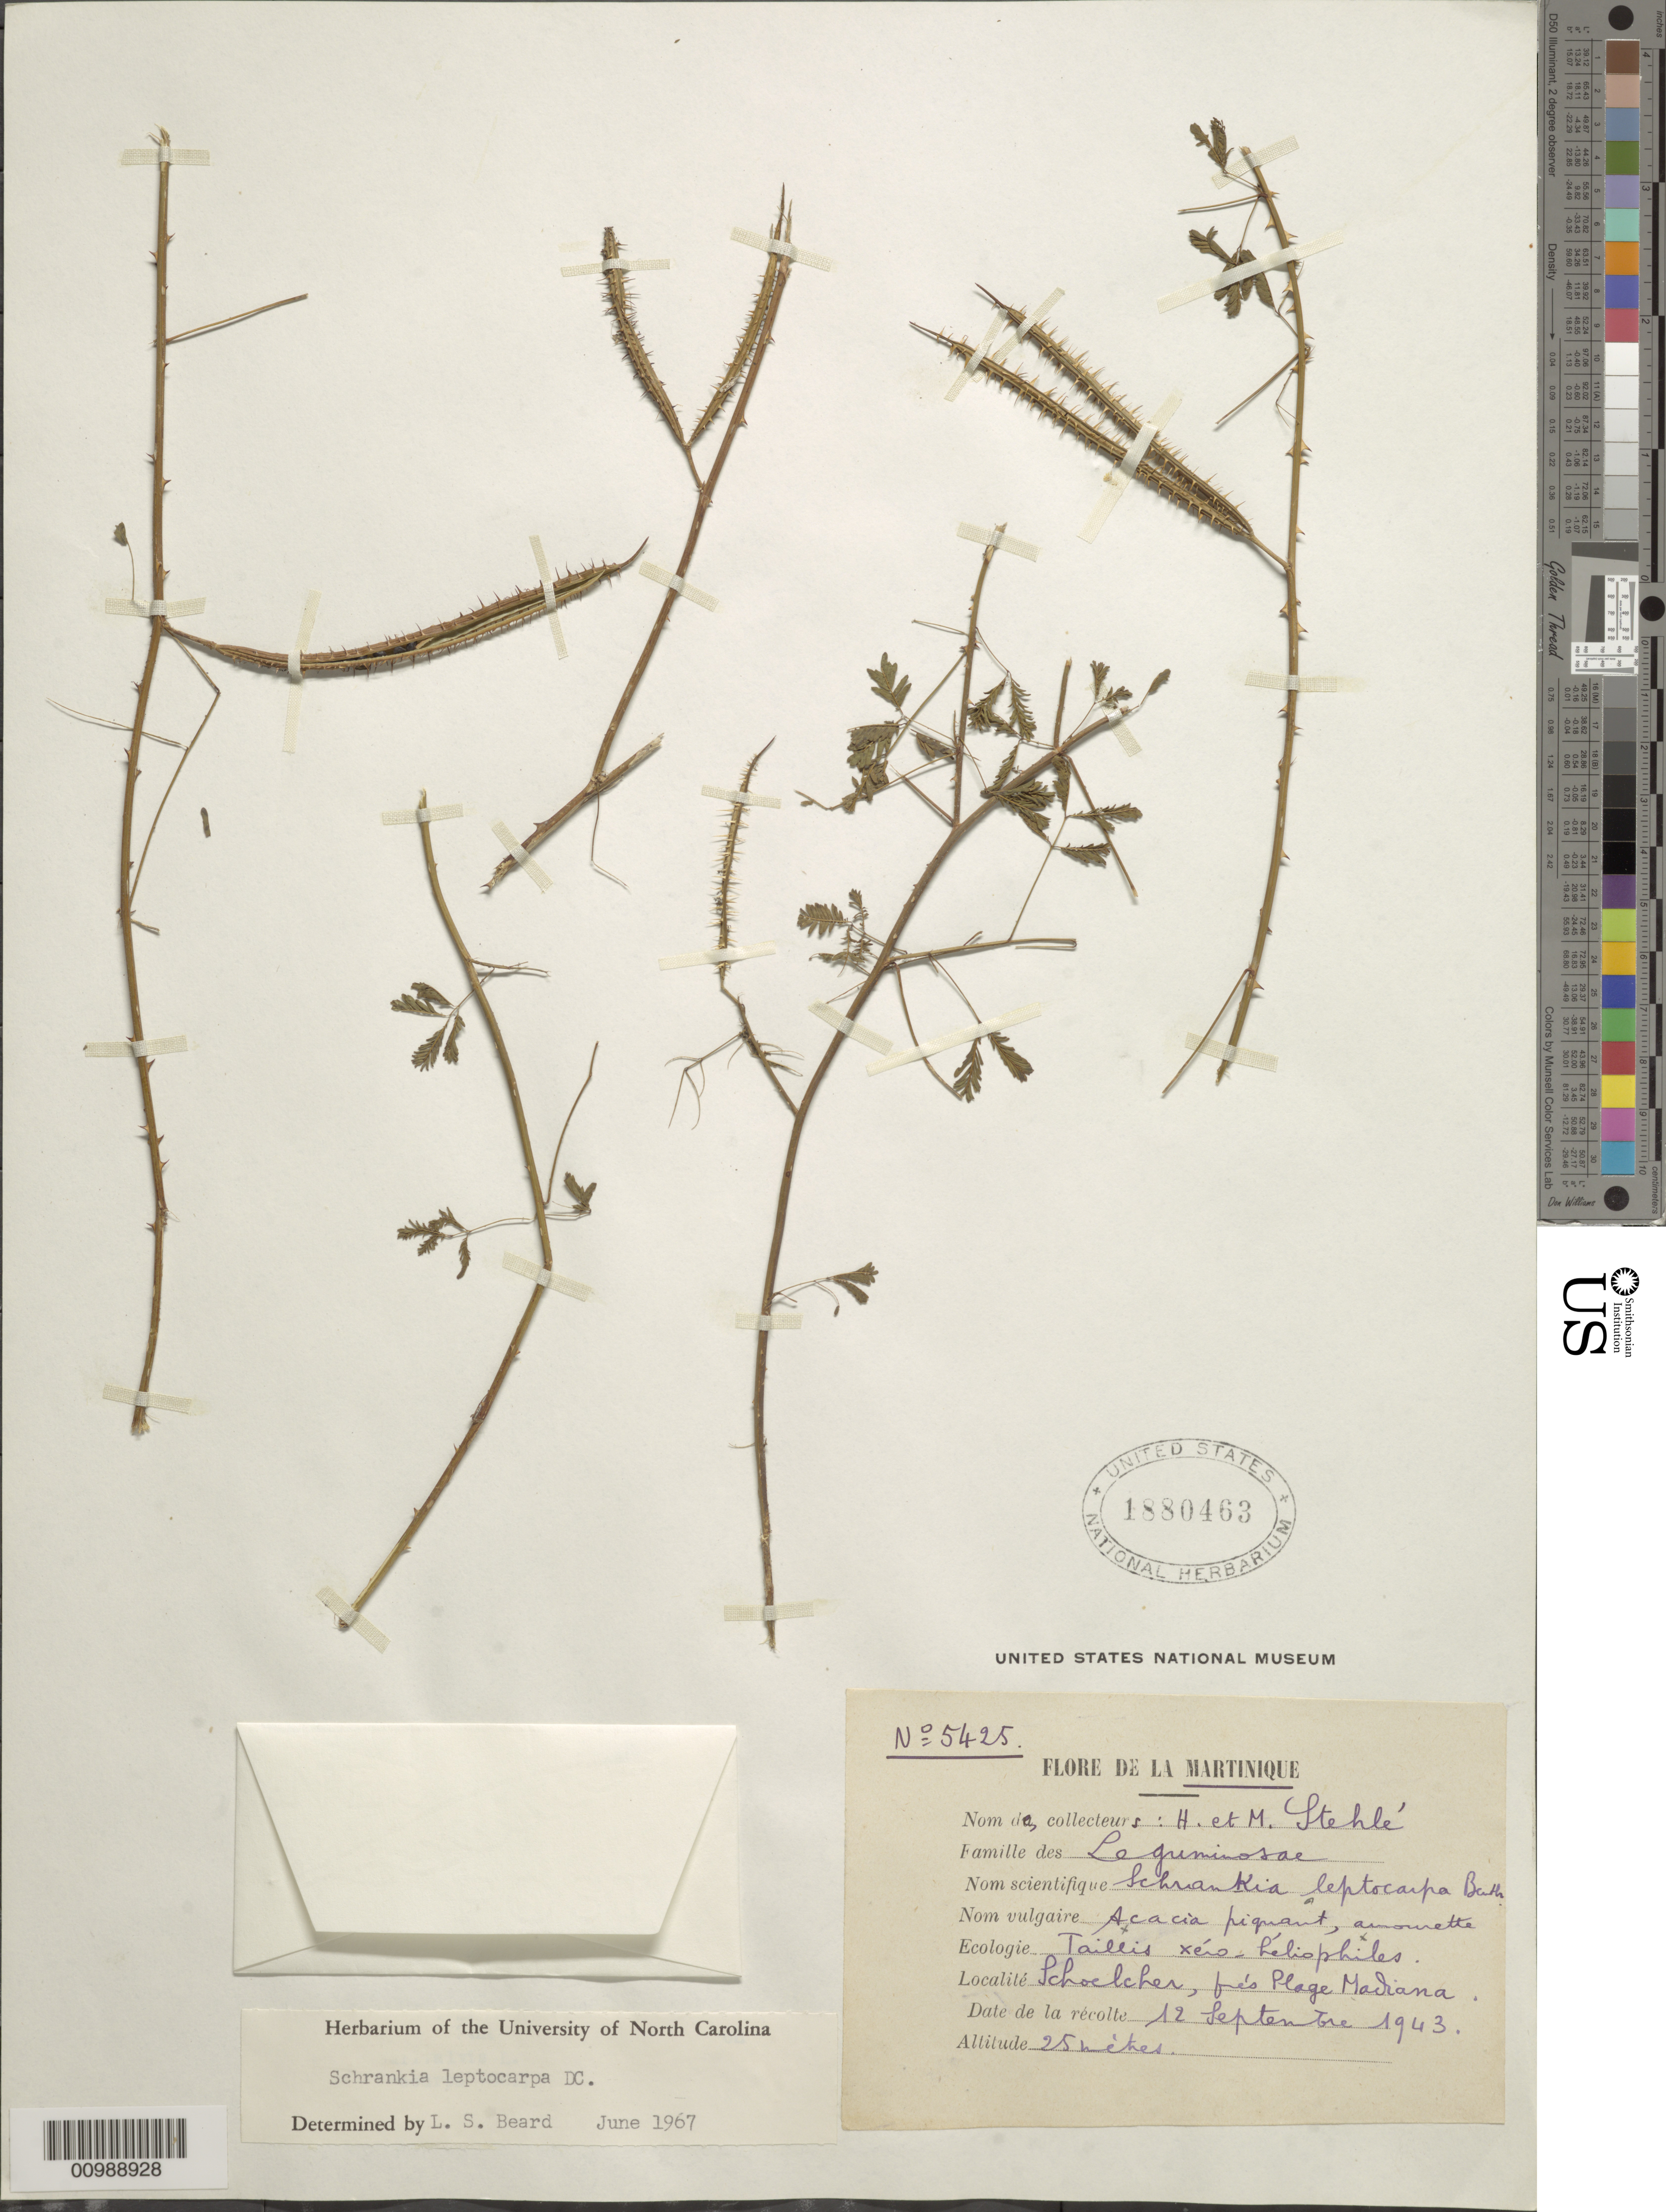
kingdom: Plantae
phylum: Tracheophyta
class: Magnoliopsida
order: Fabales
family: Fabaceae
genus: Mimosa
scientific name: Mimosa candollei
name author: R. Grether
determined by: Strong, Mark T., (BOT), Smithsonian Institution - National Museum of Natural History (UNITED STATES)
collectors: H. Stehlé & M. Stehlé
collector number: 5425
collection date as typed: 12 Sep 1943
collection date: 1943-09-12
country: Martinique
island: Martinique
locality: Near Madiana Beach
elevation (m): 25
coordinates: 0 N, 0 E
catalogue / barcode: US 1880463